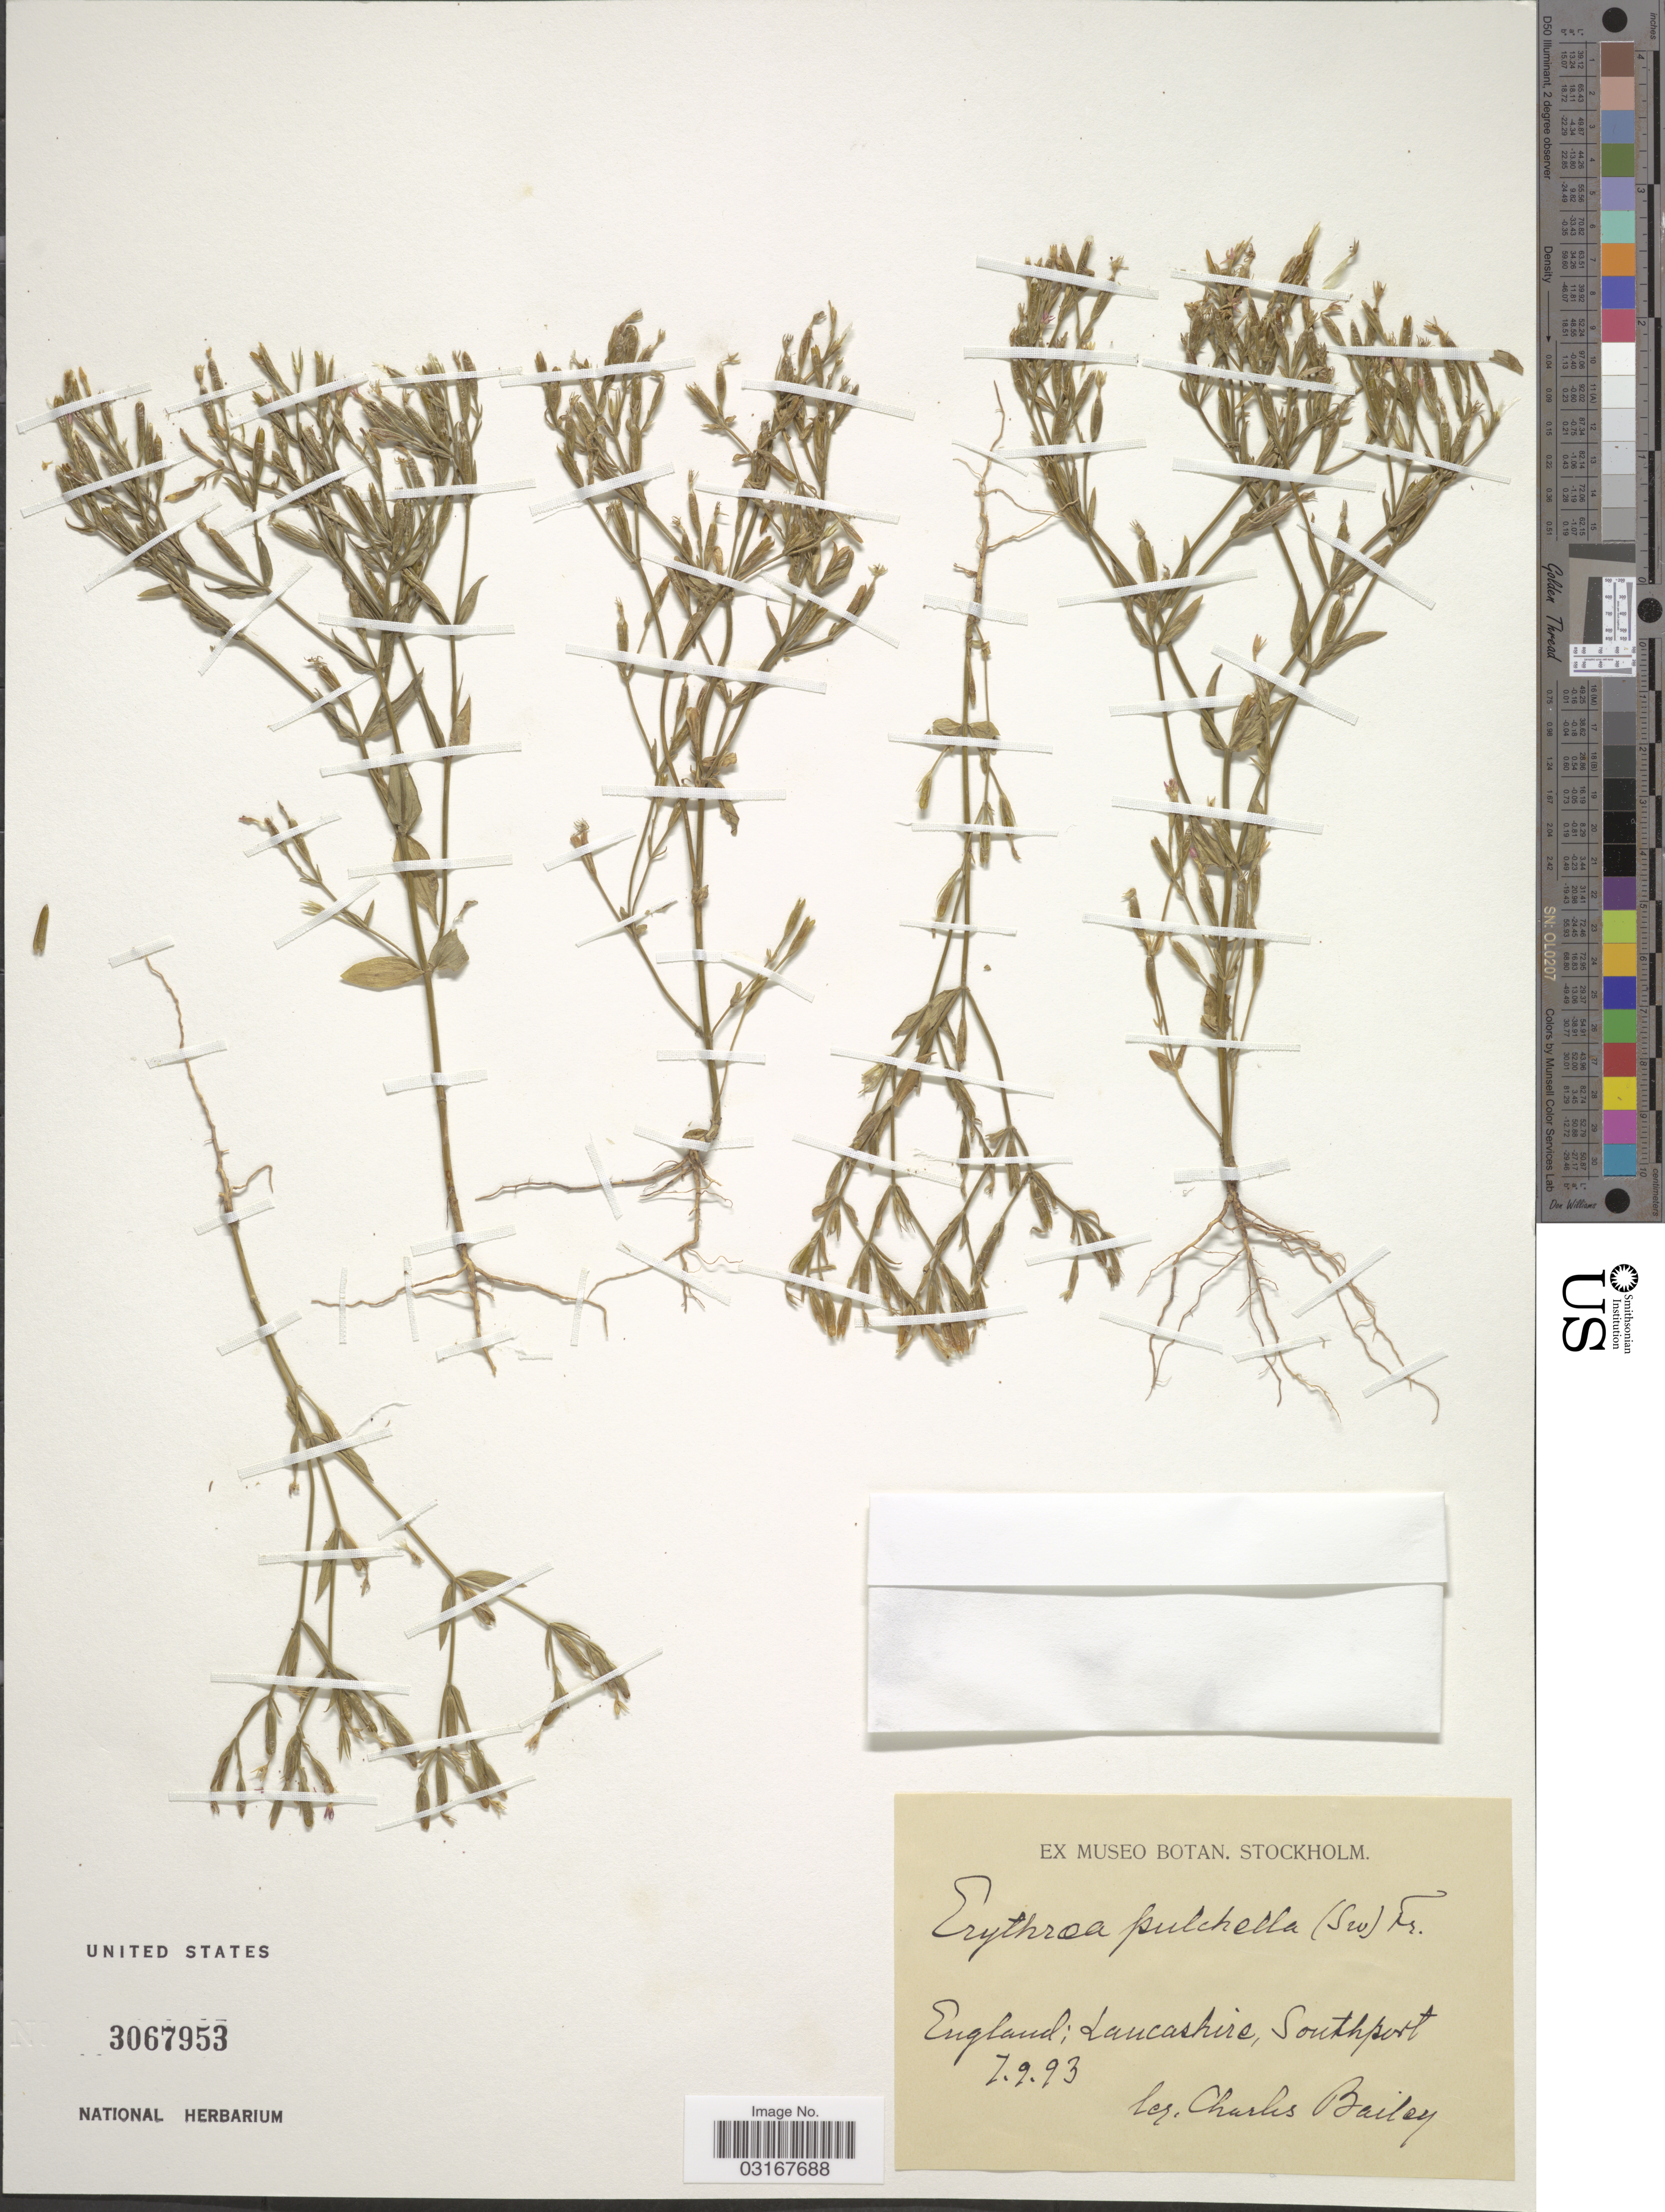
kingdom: Plantae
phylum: Tracheophyta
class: Magnoliopsida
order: Gentianales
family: Gentianaceae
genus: Centaurium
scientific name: Centaurium pulchellum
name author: (Sw.) Druce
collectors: C. Bailey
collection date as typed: Transcribed d/m/y: 7/9/93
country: United Kingdom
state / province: England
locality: England: Lancashire, Southport.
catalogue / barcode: US 3067953